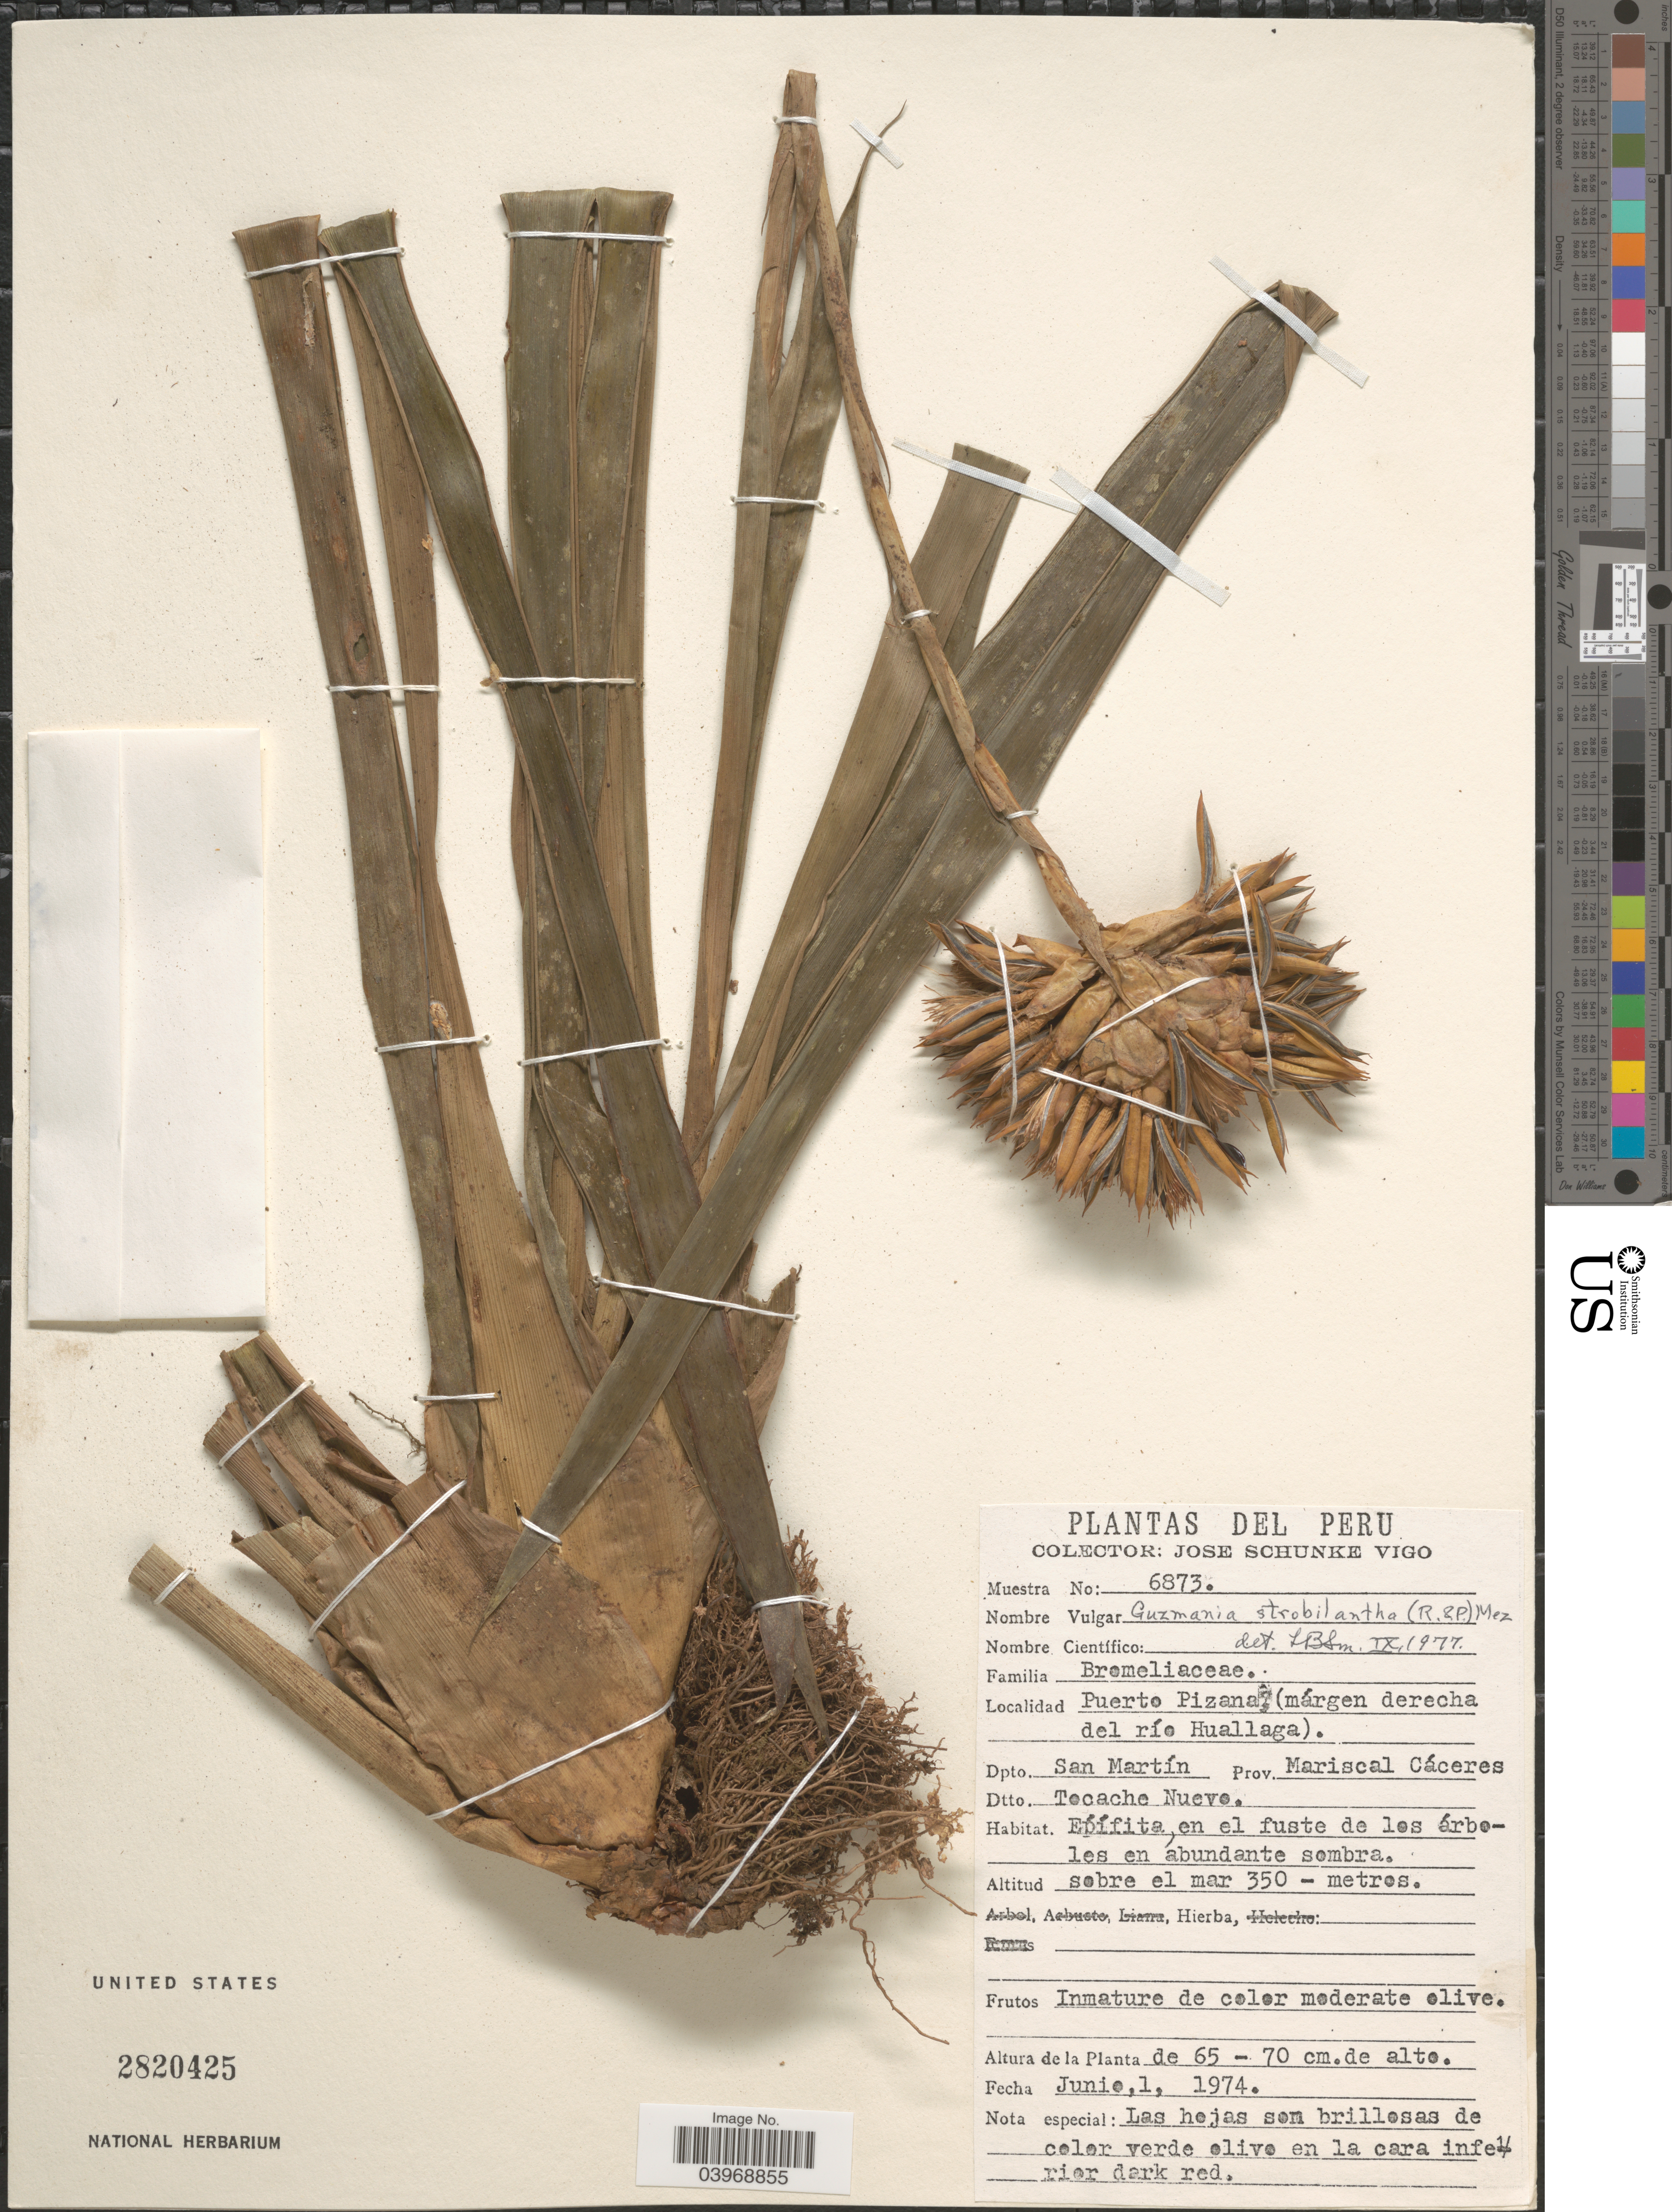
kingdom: Plantae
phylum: Tracheophyta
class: Liliopsida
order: Poales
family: Bromeliaceae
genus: Guzmania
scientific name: Guzmania strobilantha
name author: (Ruiz & Pav.) Mez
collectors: J. Schunke Vigo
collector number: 6873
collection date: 1974-06-01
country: Peru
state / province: San Martín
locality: Puerto Pizana (márgen derecha del río Huallaga). Dpto. San Martín. Prov. Mariscal Cáceres. Dtto. Tocache Nuevo.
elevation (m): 350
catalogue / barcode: US 2820425